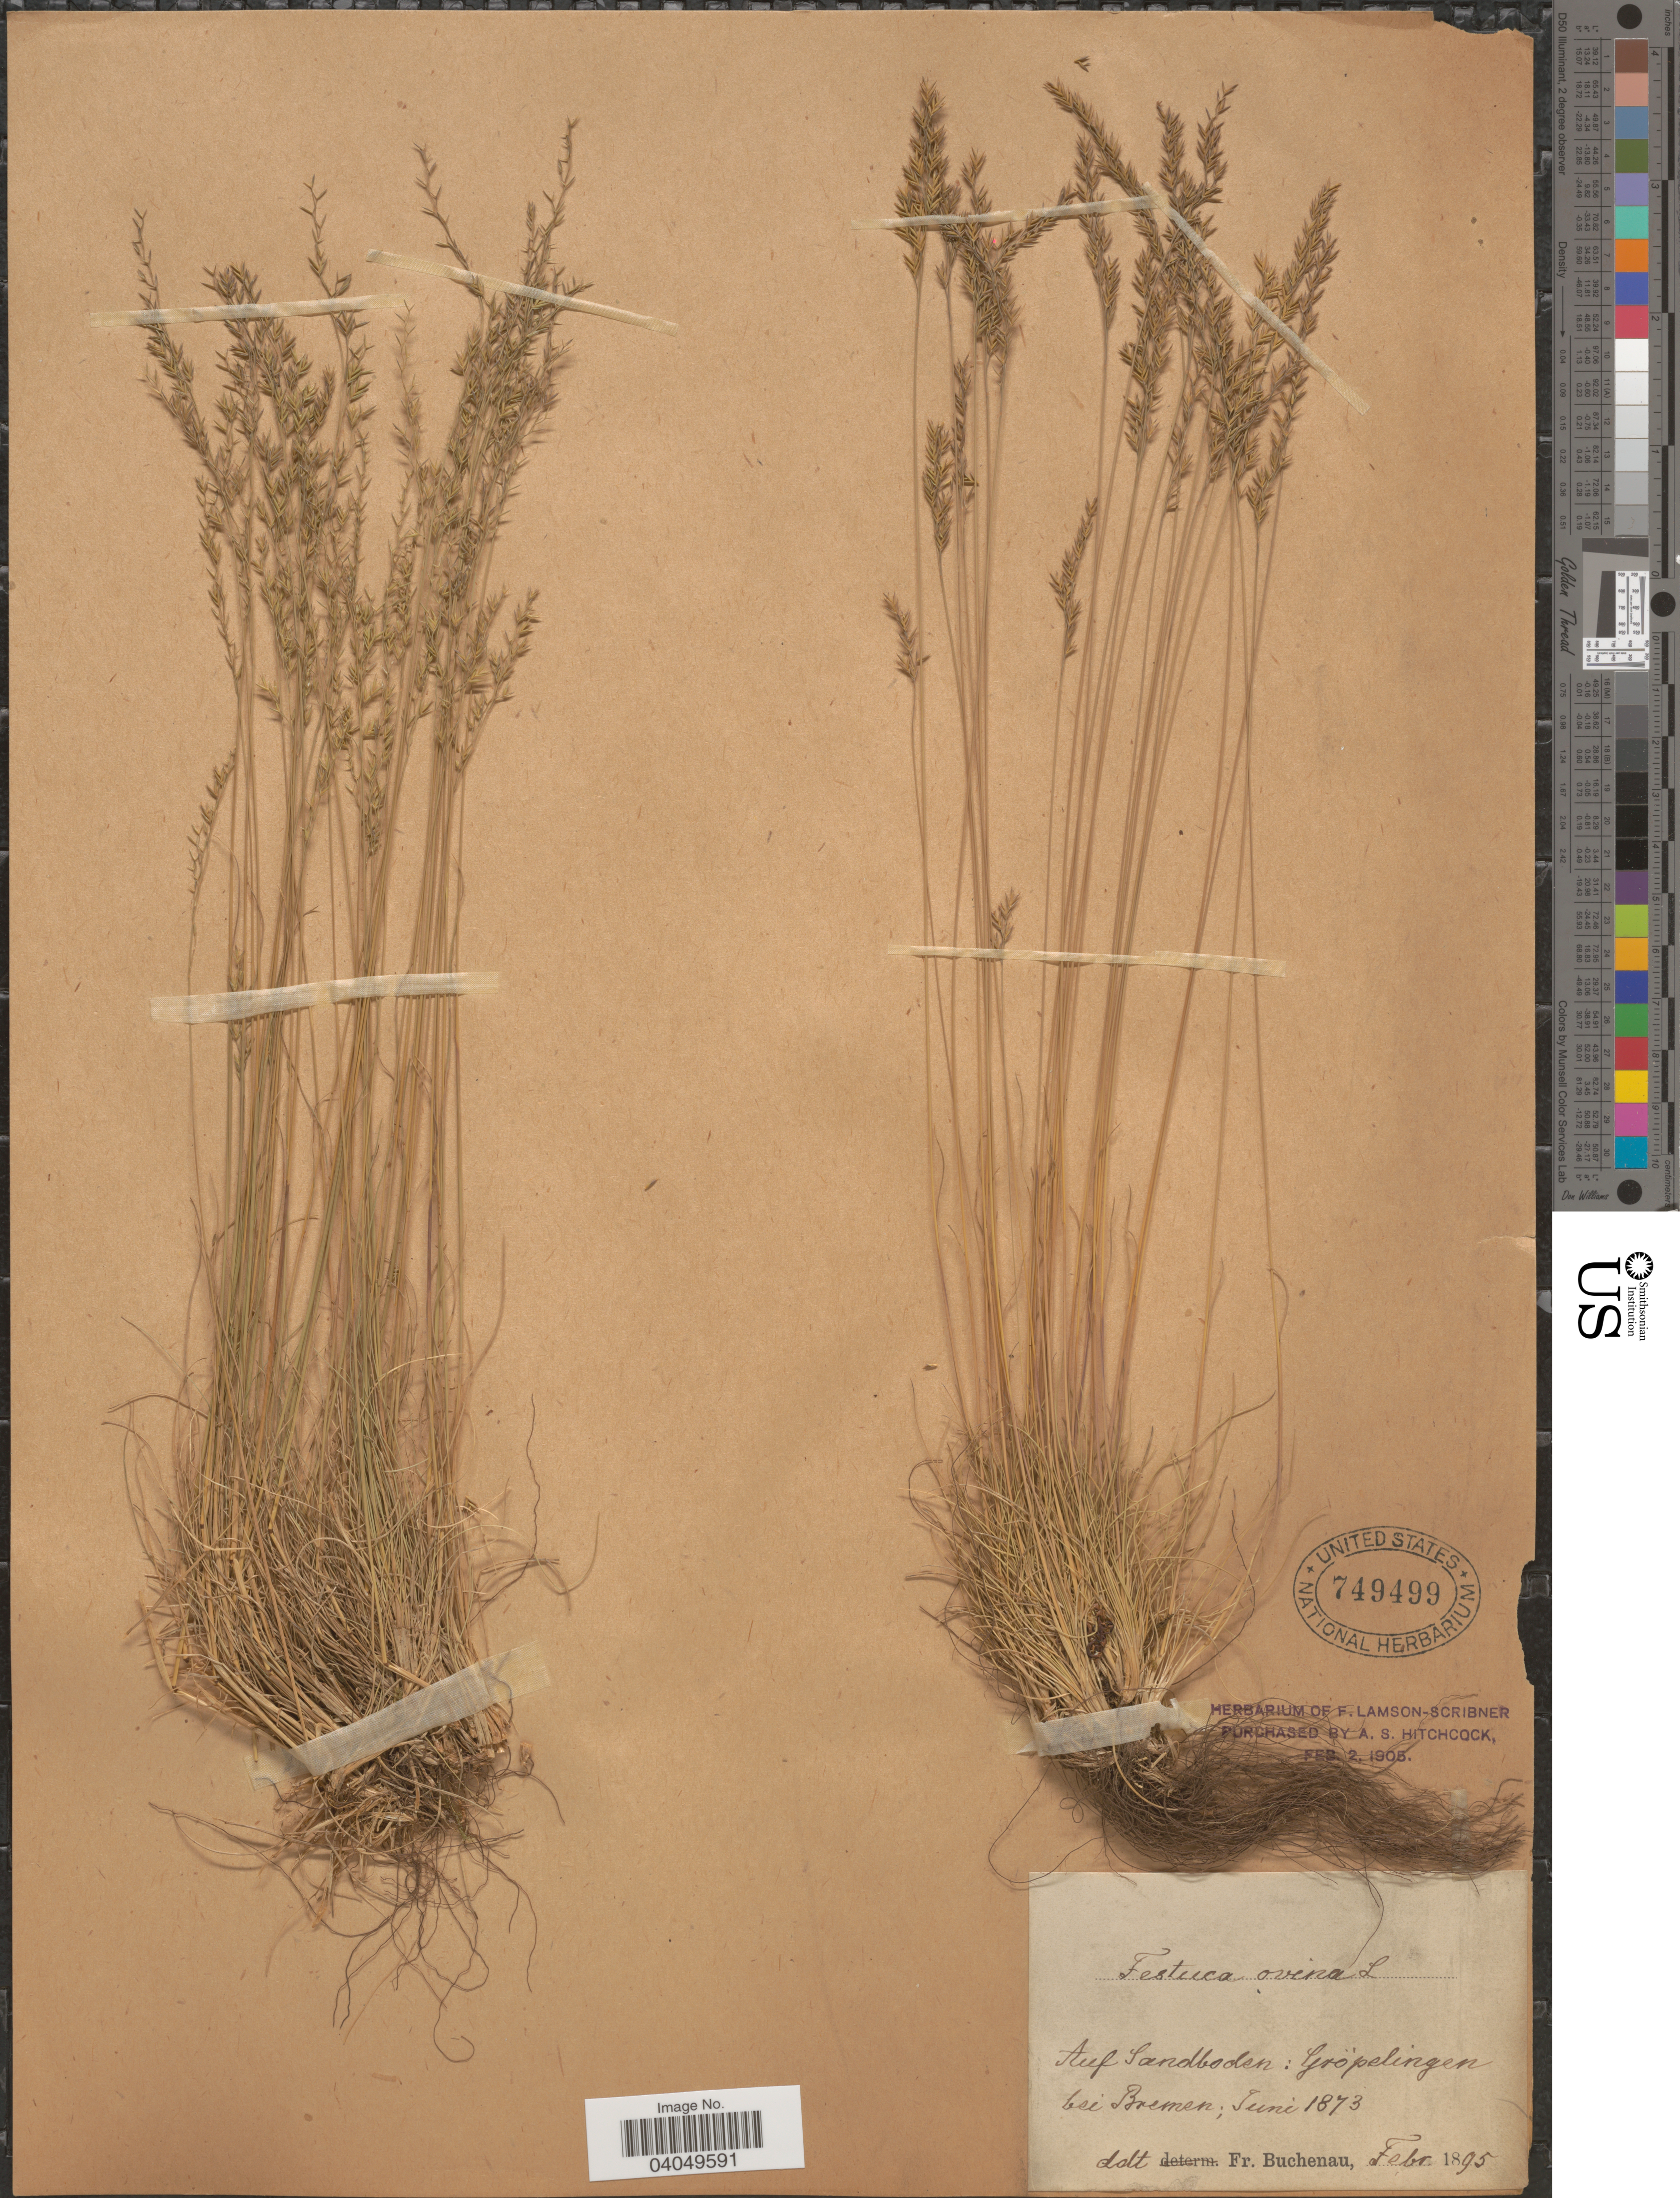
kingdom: Plantae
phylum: Tracheophyta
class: Liliopsida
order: Poales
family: Poaceae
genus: Festuca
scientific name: Festuca ovina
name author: L.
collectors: F. Buchenau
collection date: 1873-06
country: Germany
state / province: Bremen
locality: Auf Sandboden: Gröpelingen bei Bremen.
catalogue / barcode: US 749499